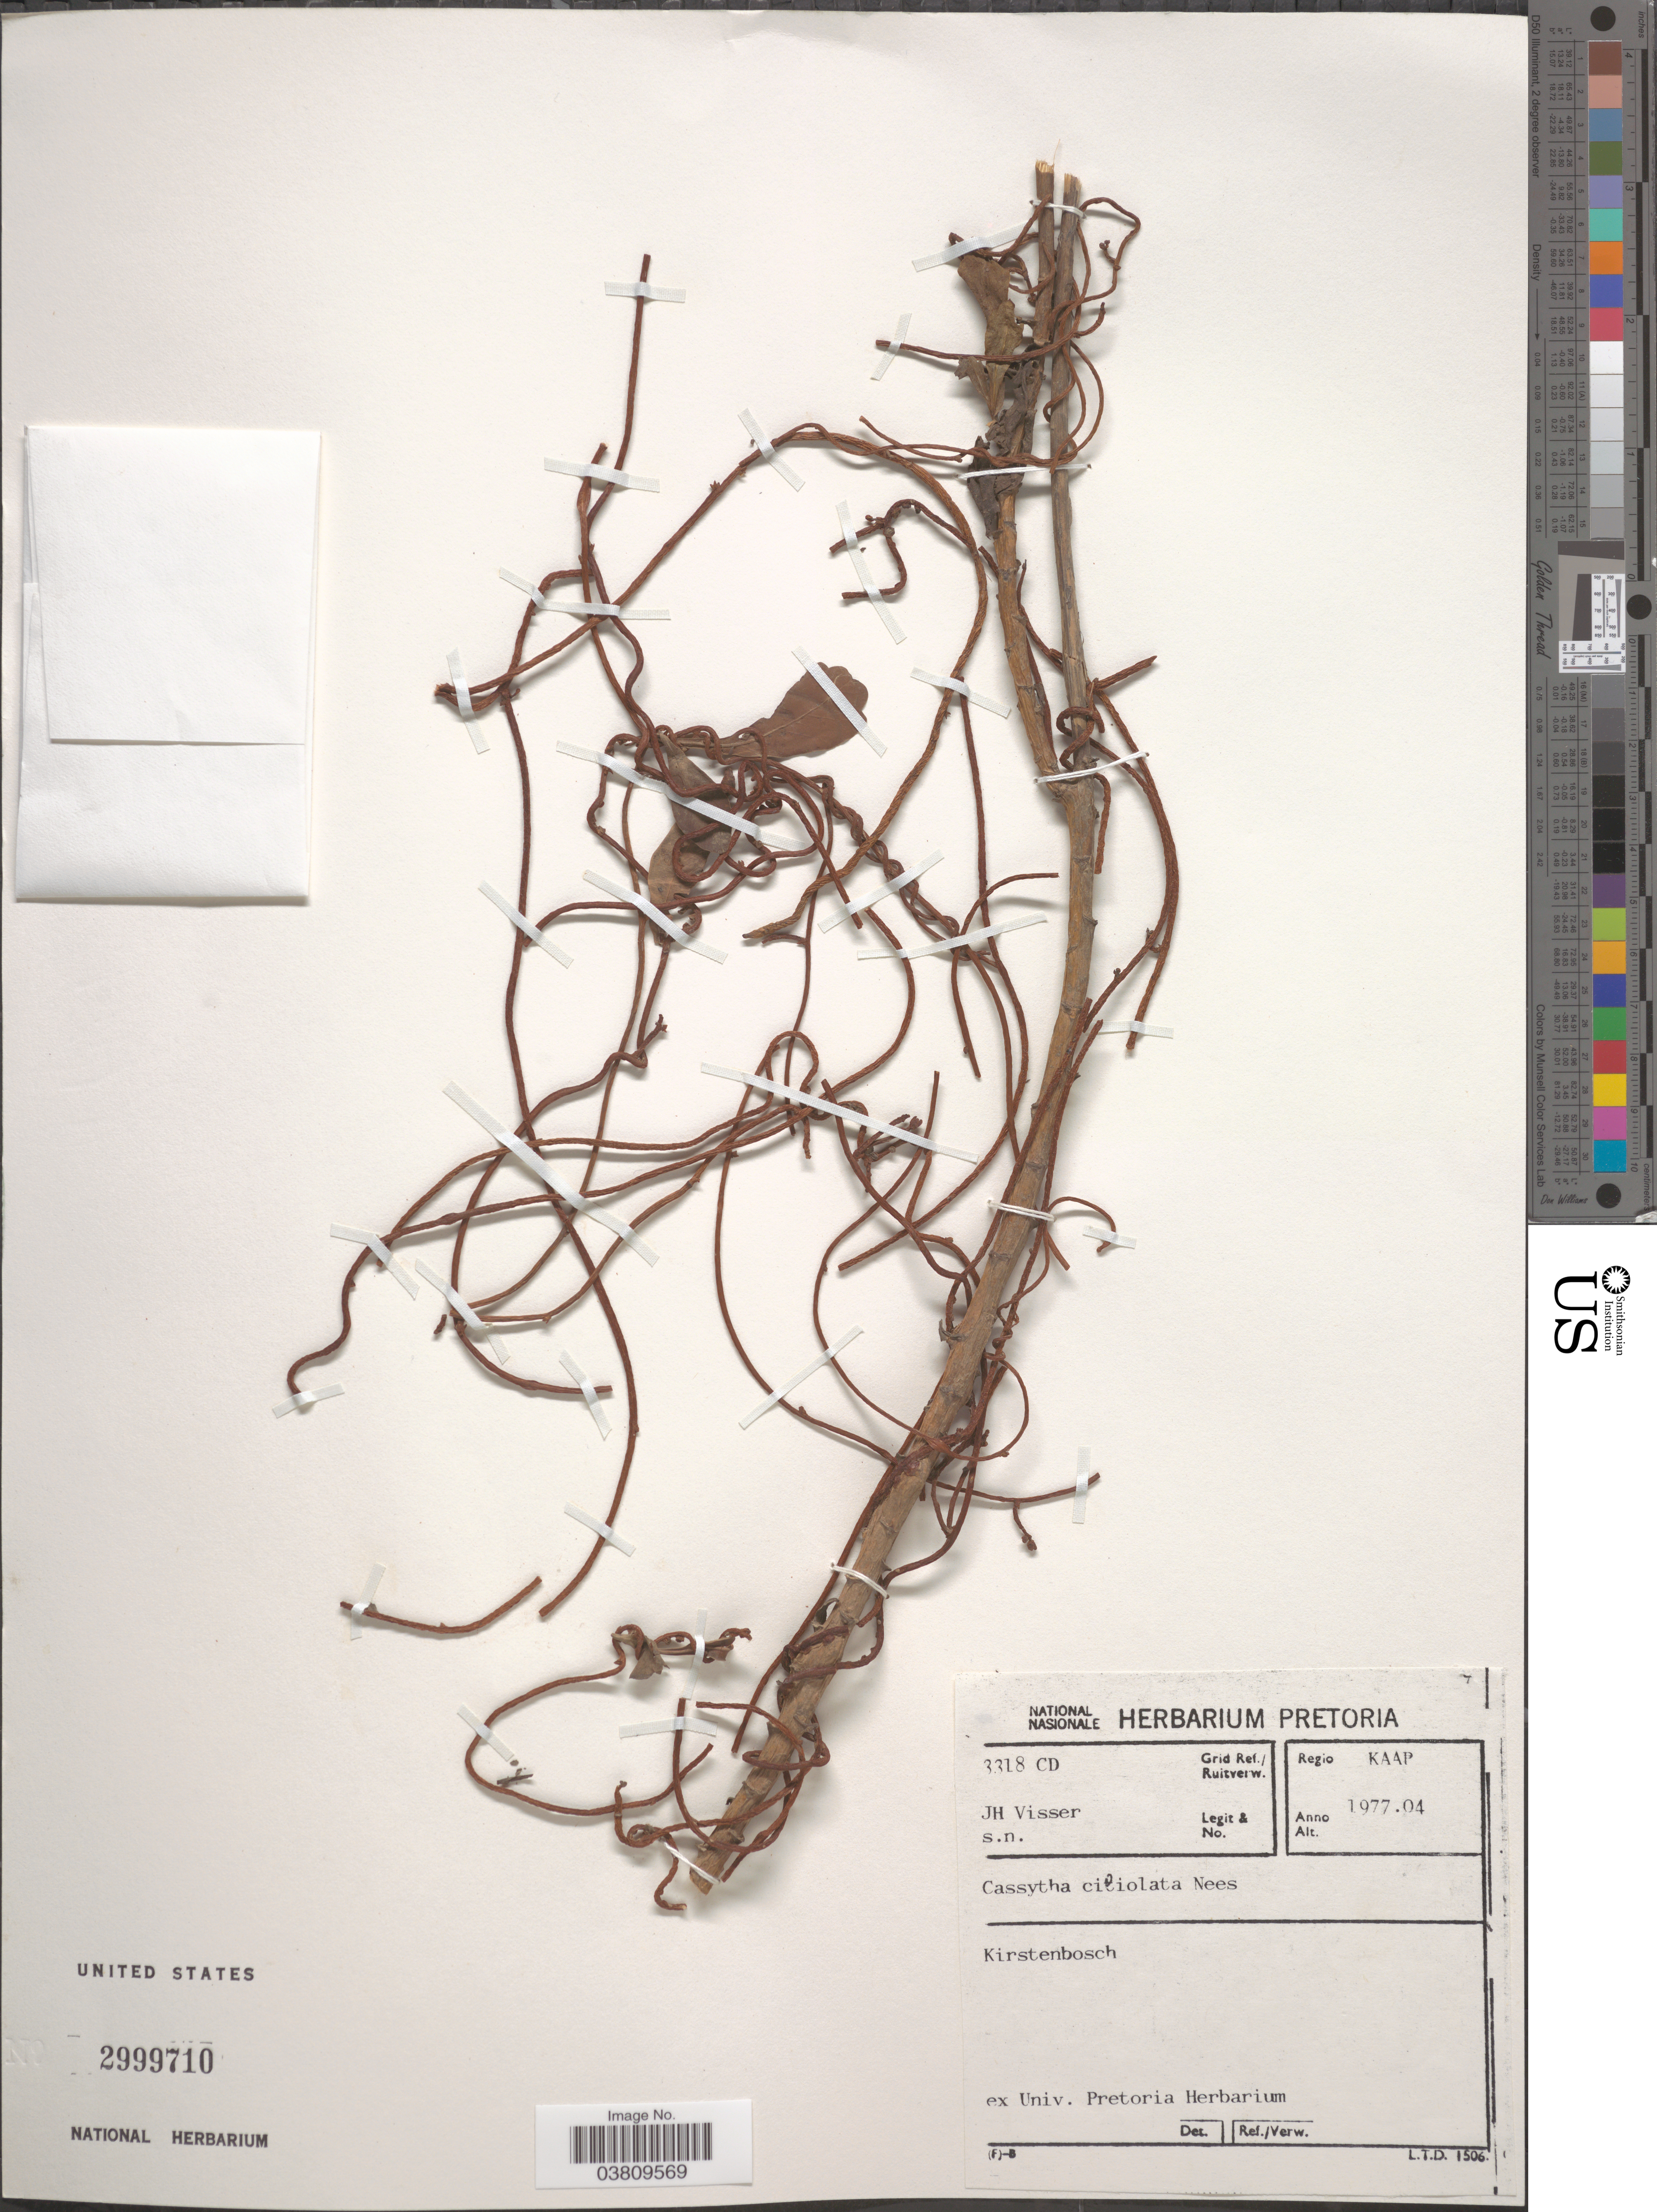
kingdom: Plantae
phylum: Tracheophyta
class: Magnoliopsida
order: Laurales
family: Lauraceae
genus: Cassytha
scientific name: Cassytha ciliolata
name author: Nees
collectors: J. Visser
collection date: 1977-04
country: South Africa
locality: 3318CD Grid Ref./Ruitverw. Regio Kaap. Kirstenbosch.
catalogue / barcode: US 2999710